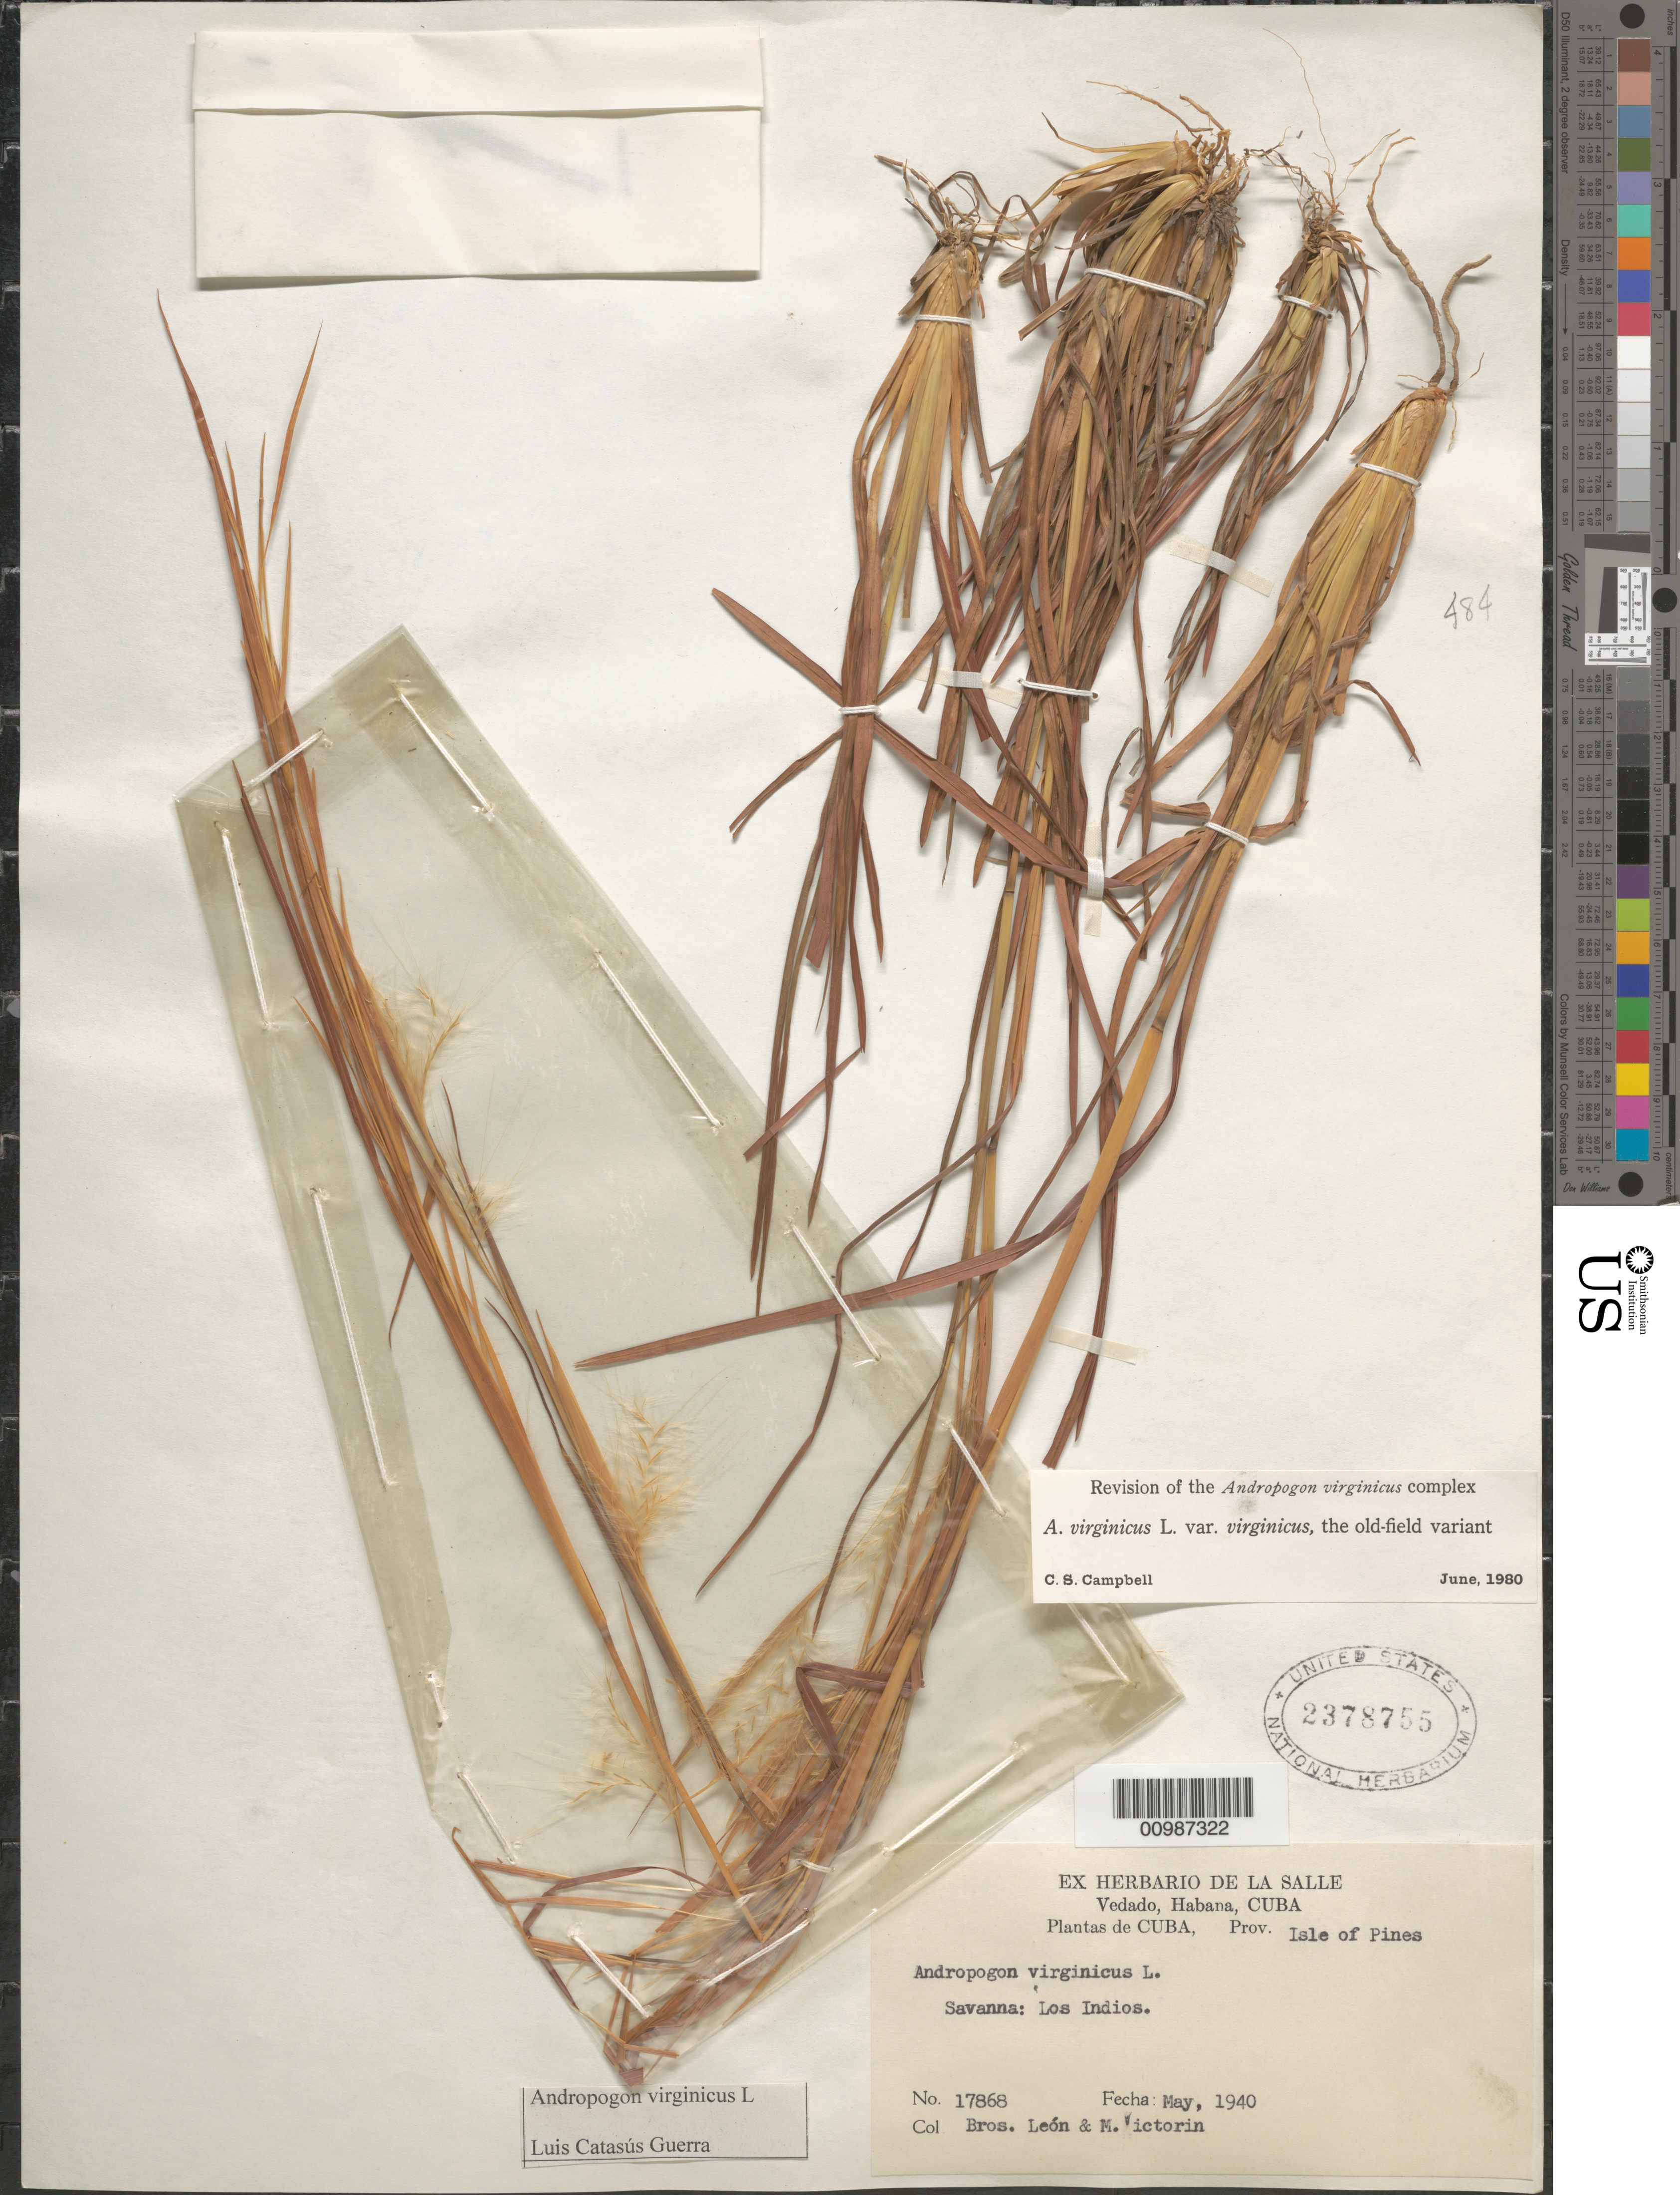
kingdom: Plantae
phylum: Tracheophyta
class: Liliopsida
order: Poales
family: Poaceae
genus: Andropogon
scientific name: Andropogon virginicus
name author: L.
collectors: Bro. León & F. Victorin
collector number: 17868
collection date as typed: May 1940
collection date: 1940-05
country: Cuba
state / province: Isla de la Juventud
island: Isla de la Juventud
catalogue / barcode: US 2378755